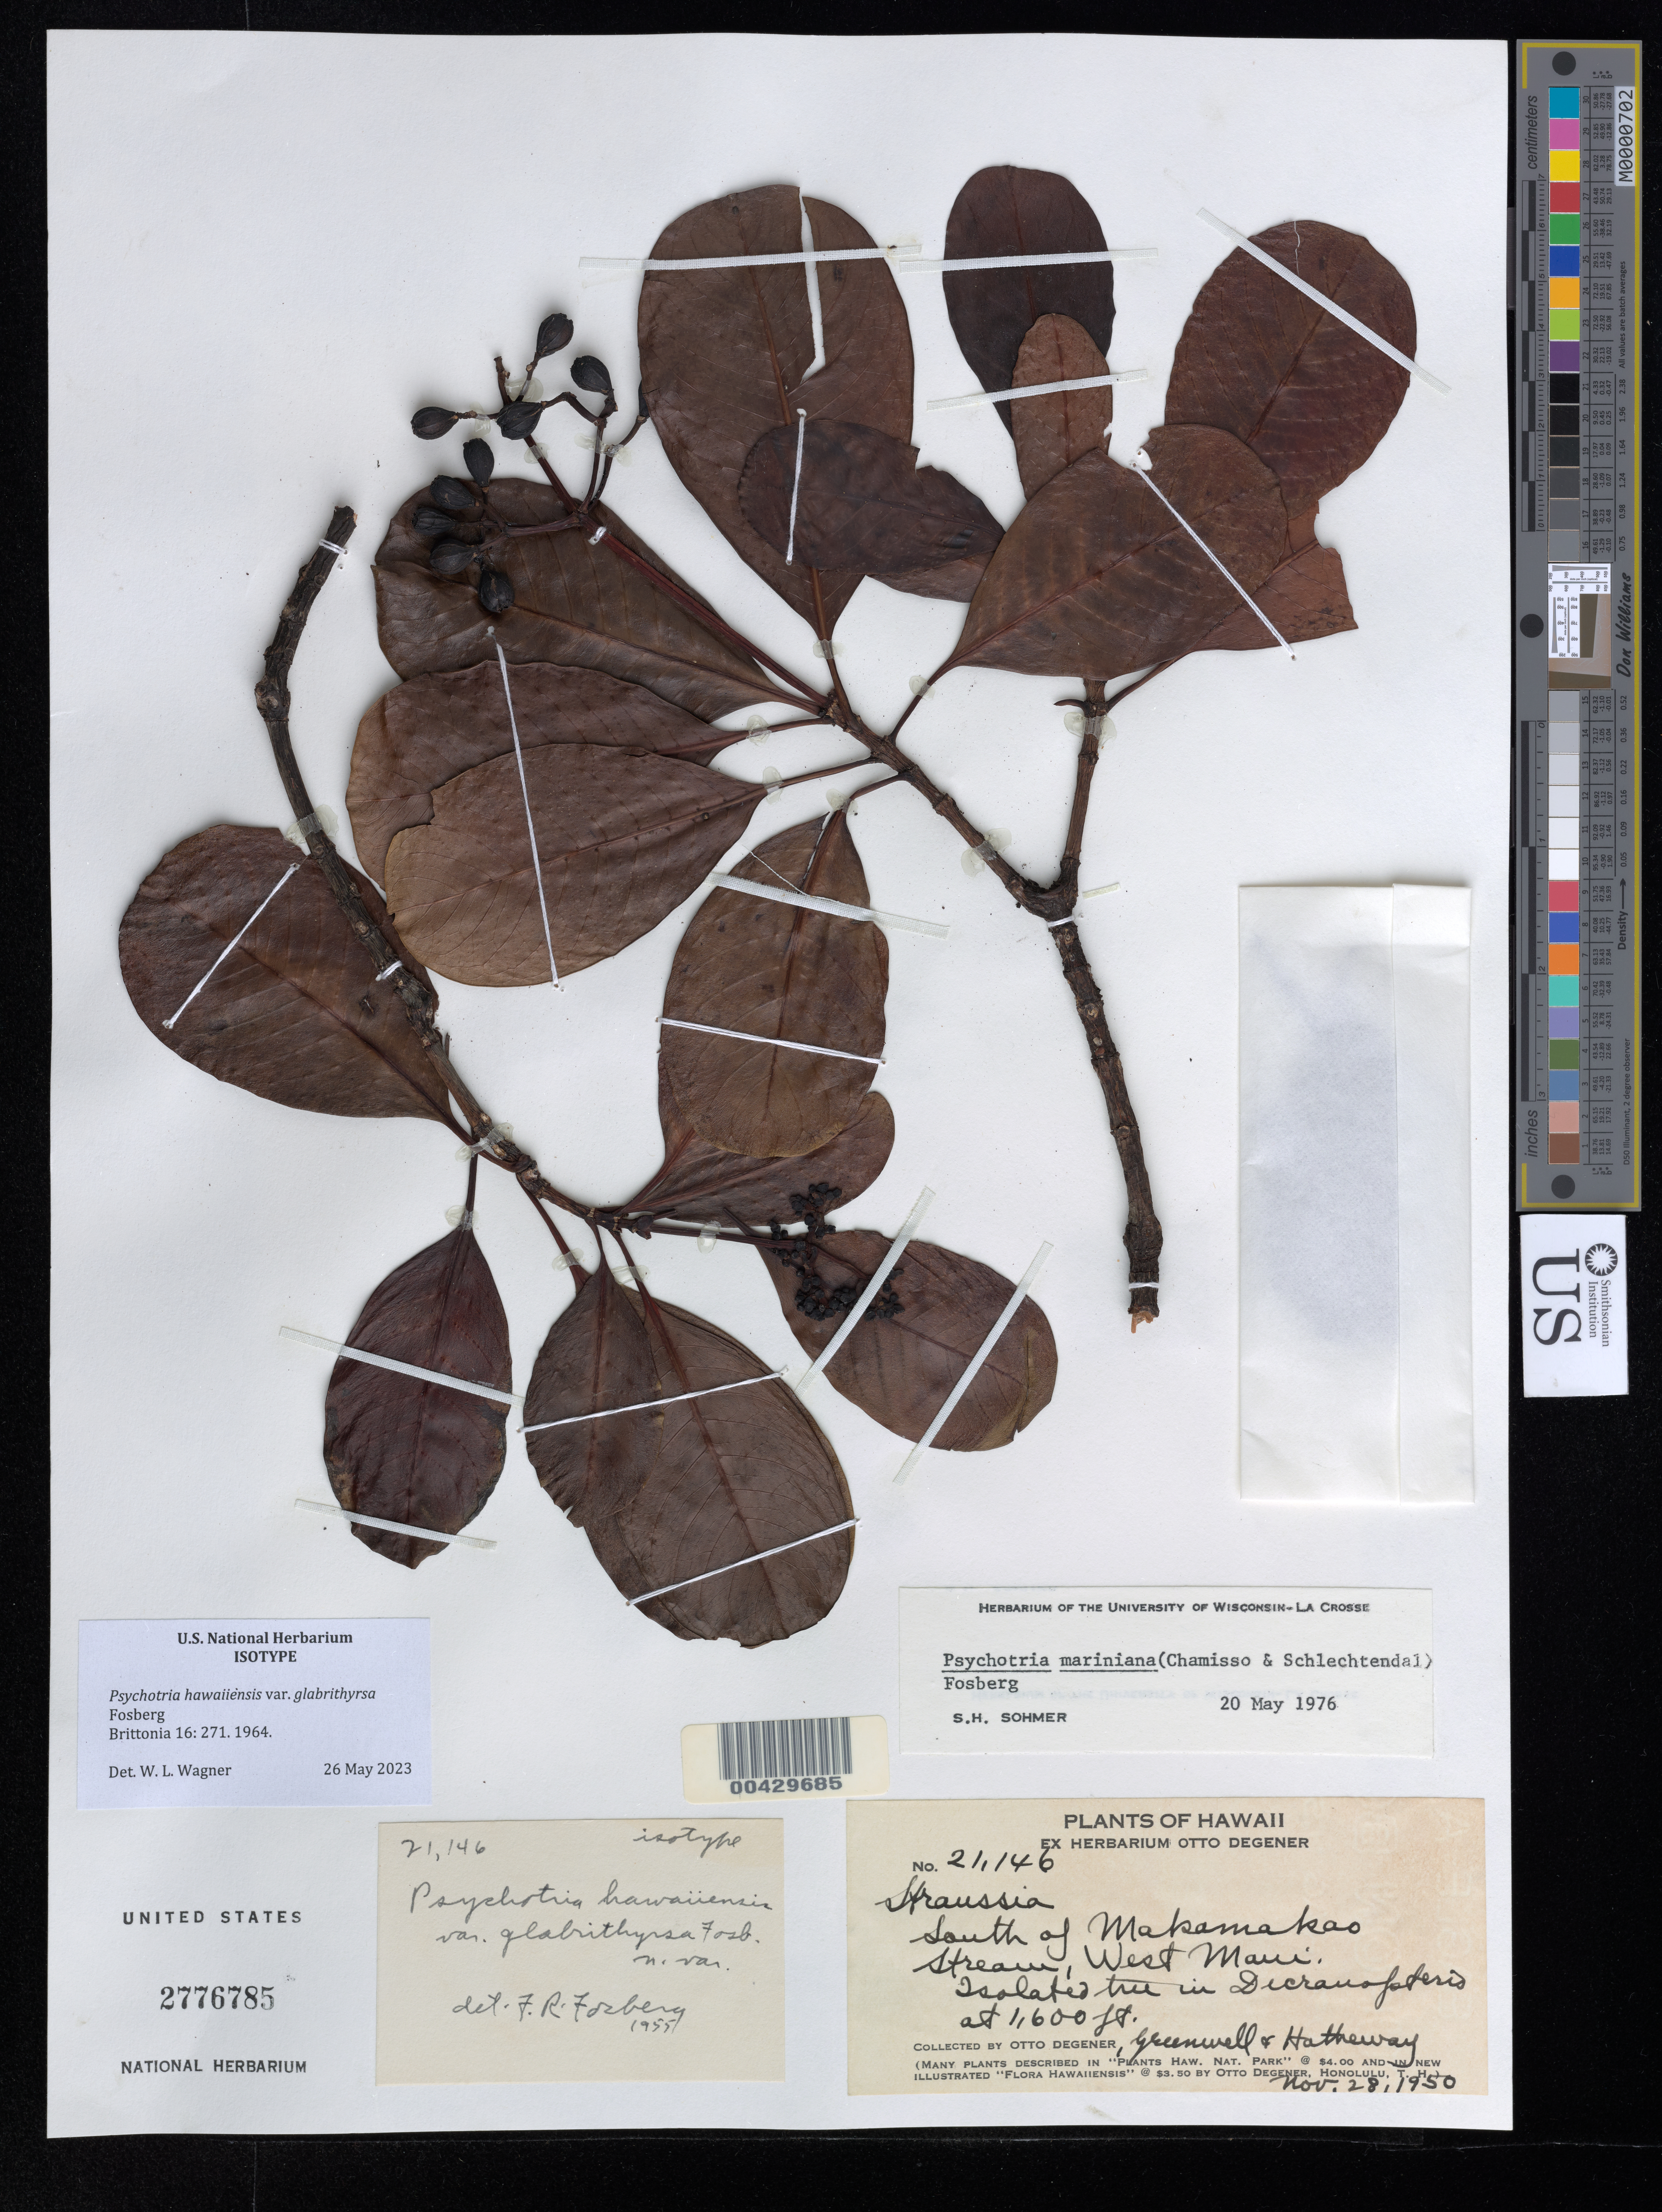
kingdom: Plantae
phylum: Tracheophyta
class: Magnoliopsida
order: Gentianales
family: Rubiaceae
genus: Psychotria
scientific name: Psychotria hawaiiensis var. glabrithyrsa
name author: Fosberg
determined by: Wagner, W. L., (BOT), Smithsonian Institution - National Museum of Natural History (UNITED STATES)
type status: Isotype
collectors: O. Degener, A. B. Greenwell & -- Hatheway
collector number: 21146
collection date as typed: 28 Nov 1950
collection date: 1950-11-28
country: United States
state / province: Hawaii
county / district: Maui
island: Maui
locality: S of Makamakao Stream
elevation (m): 488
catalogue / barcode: US 2776785